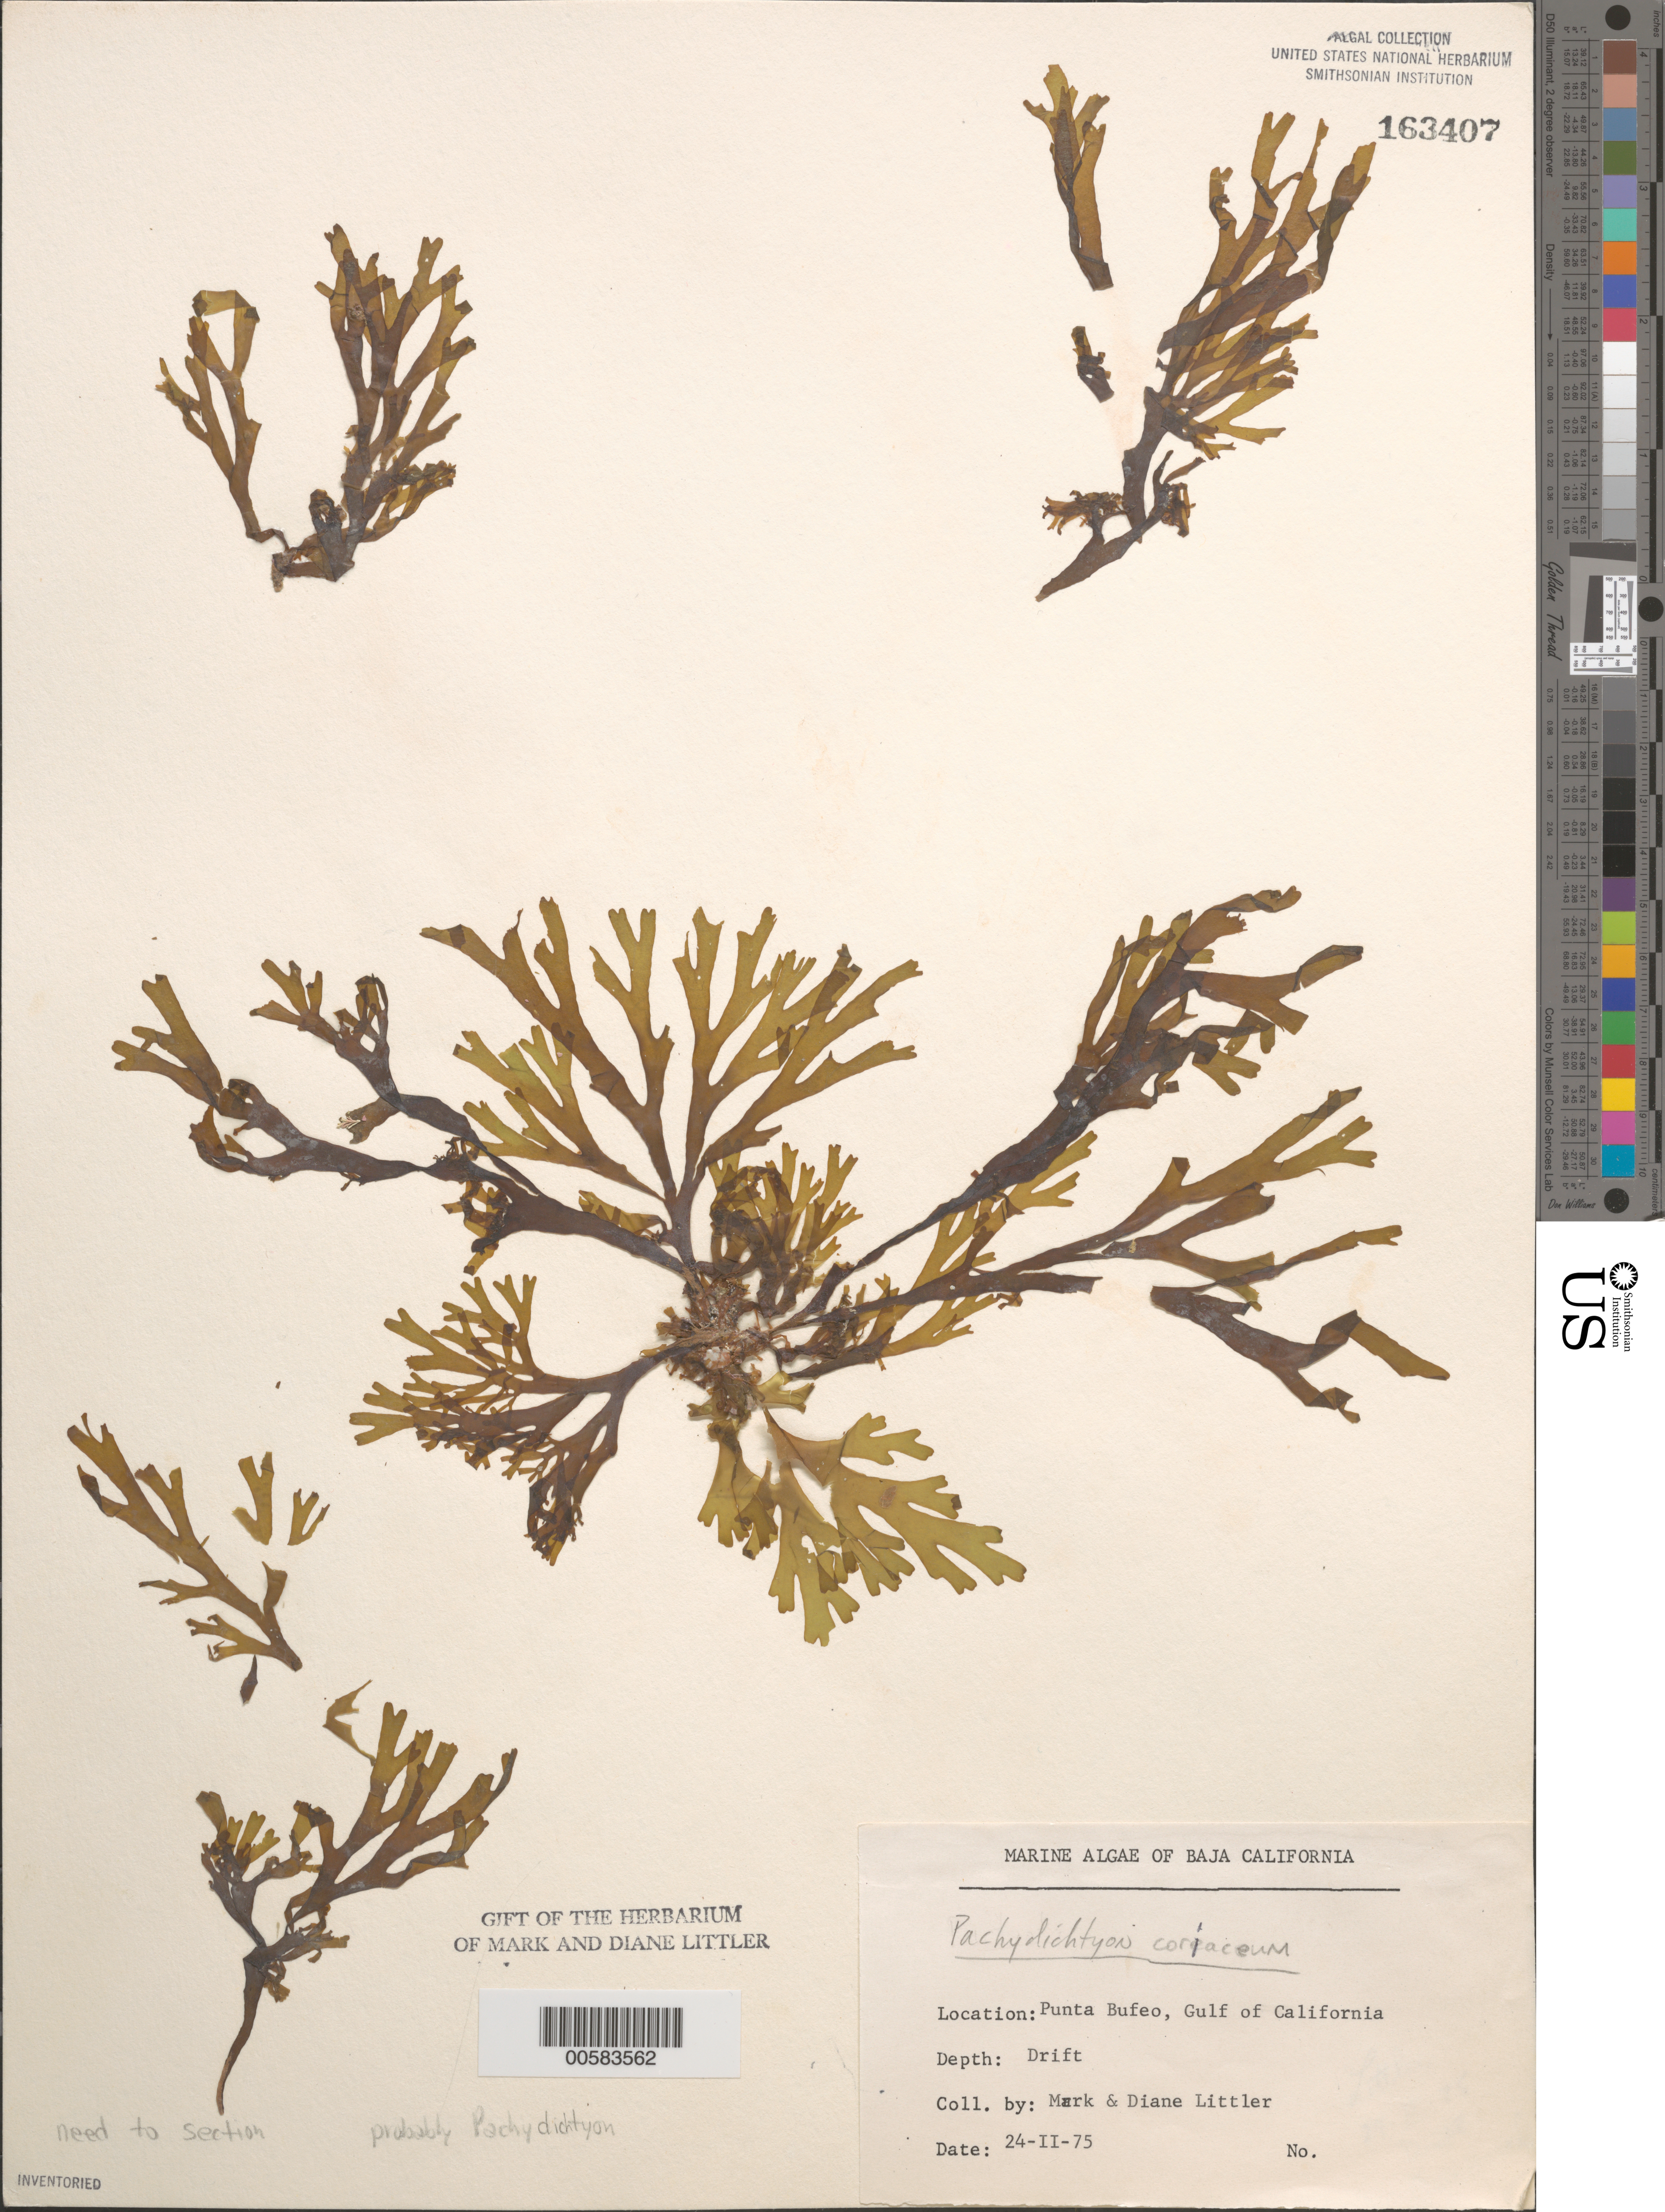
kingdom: Chromista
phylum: Ochrophyta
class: Phaeophyceae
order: Dictyotales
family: Dictyotaceae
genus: Pachydictyon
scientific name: Pachydictyon coriaceum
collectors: M. M. Littler & D. S. Littler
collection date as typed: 24 Feb 1975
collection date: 1975-02-24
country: Mexico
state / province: Baja California Norte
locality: Punta Bufeo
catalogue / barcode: US 163407